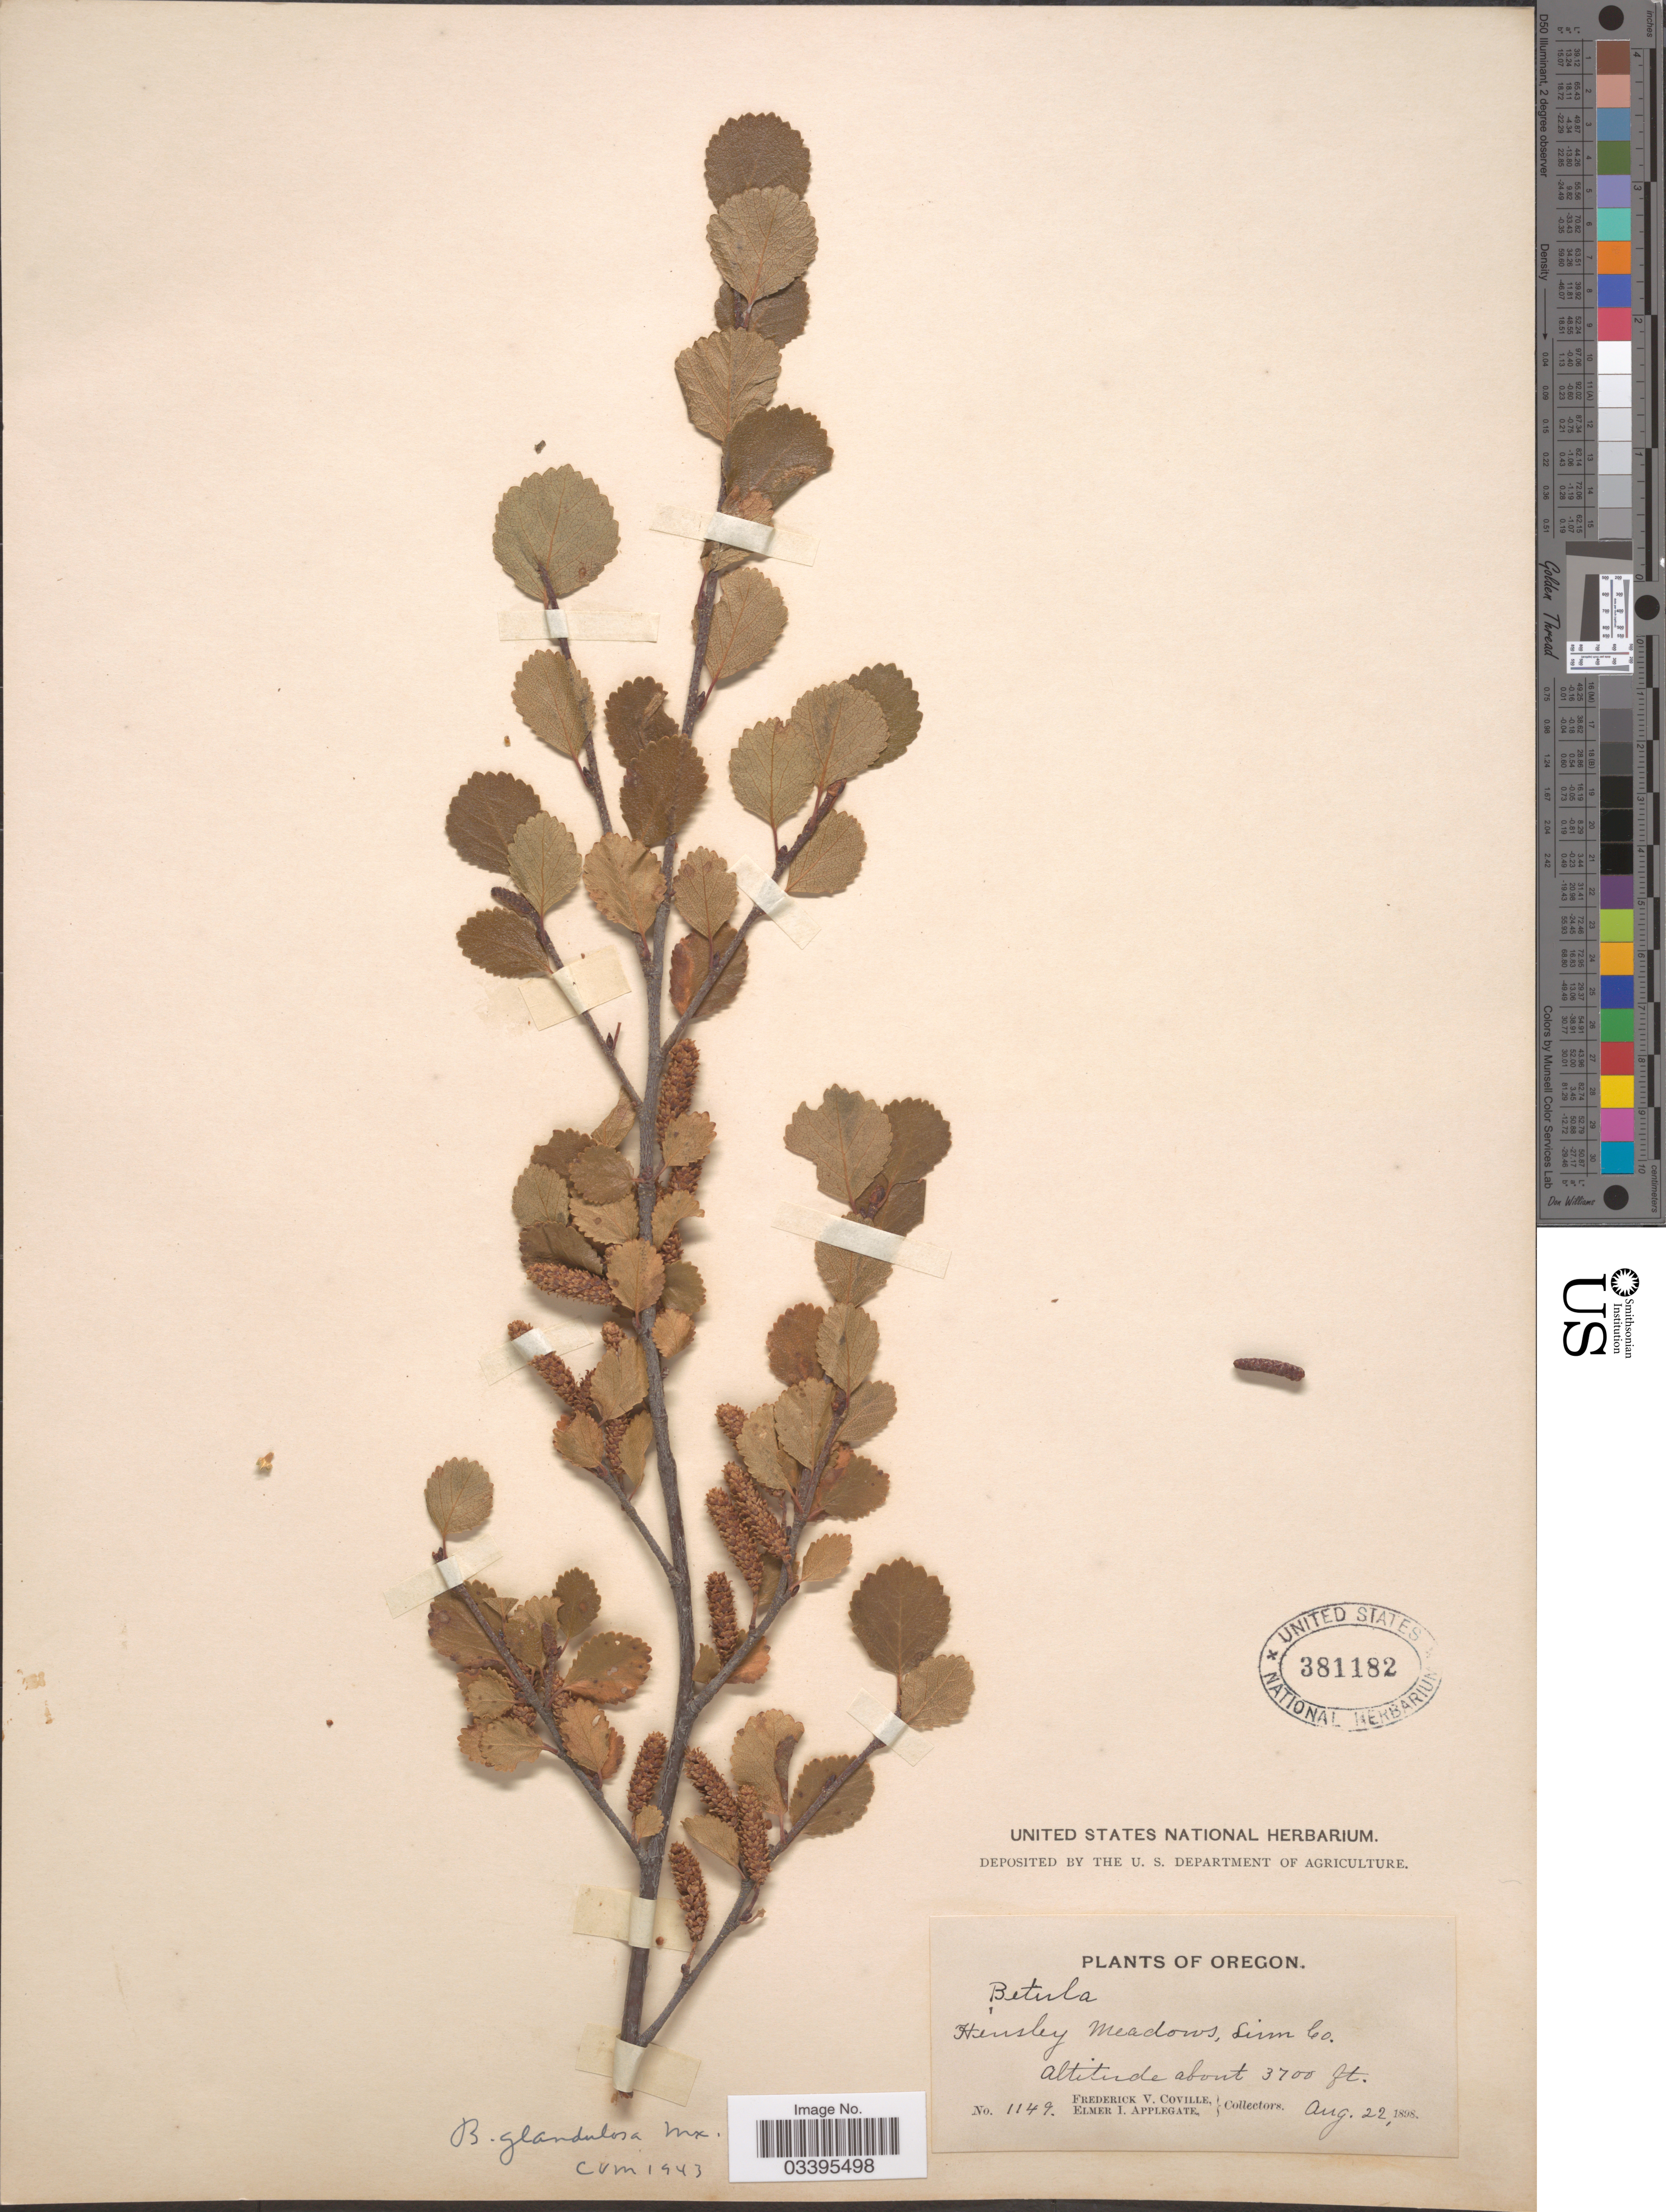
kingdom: Plantae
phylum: Tracheophyta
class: Magnoliopsida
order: Fagales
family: Betulaceae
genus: Betula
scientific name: Betula glandulosa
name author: Michx.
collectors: F. V. Coville & E. I. Applegate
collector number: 1149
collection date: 1898-08-22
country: United States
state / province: Oregon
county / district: Linn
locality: Hensley Meadows, Linn Co.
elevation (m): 1128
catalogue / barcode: US 381182